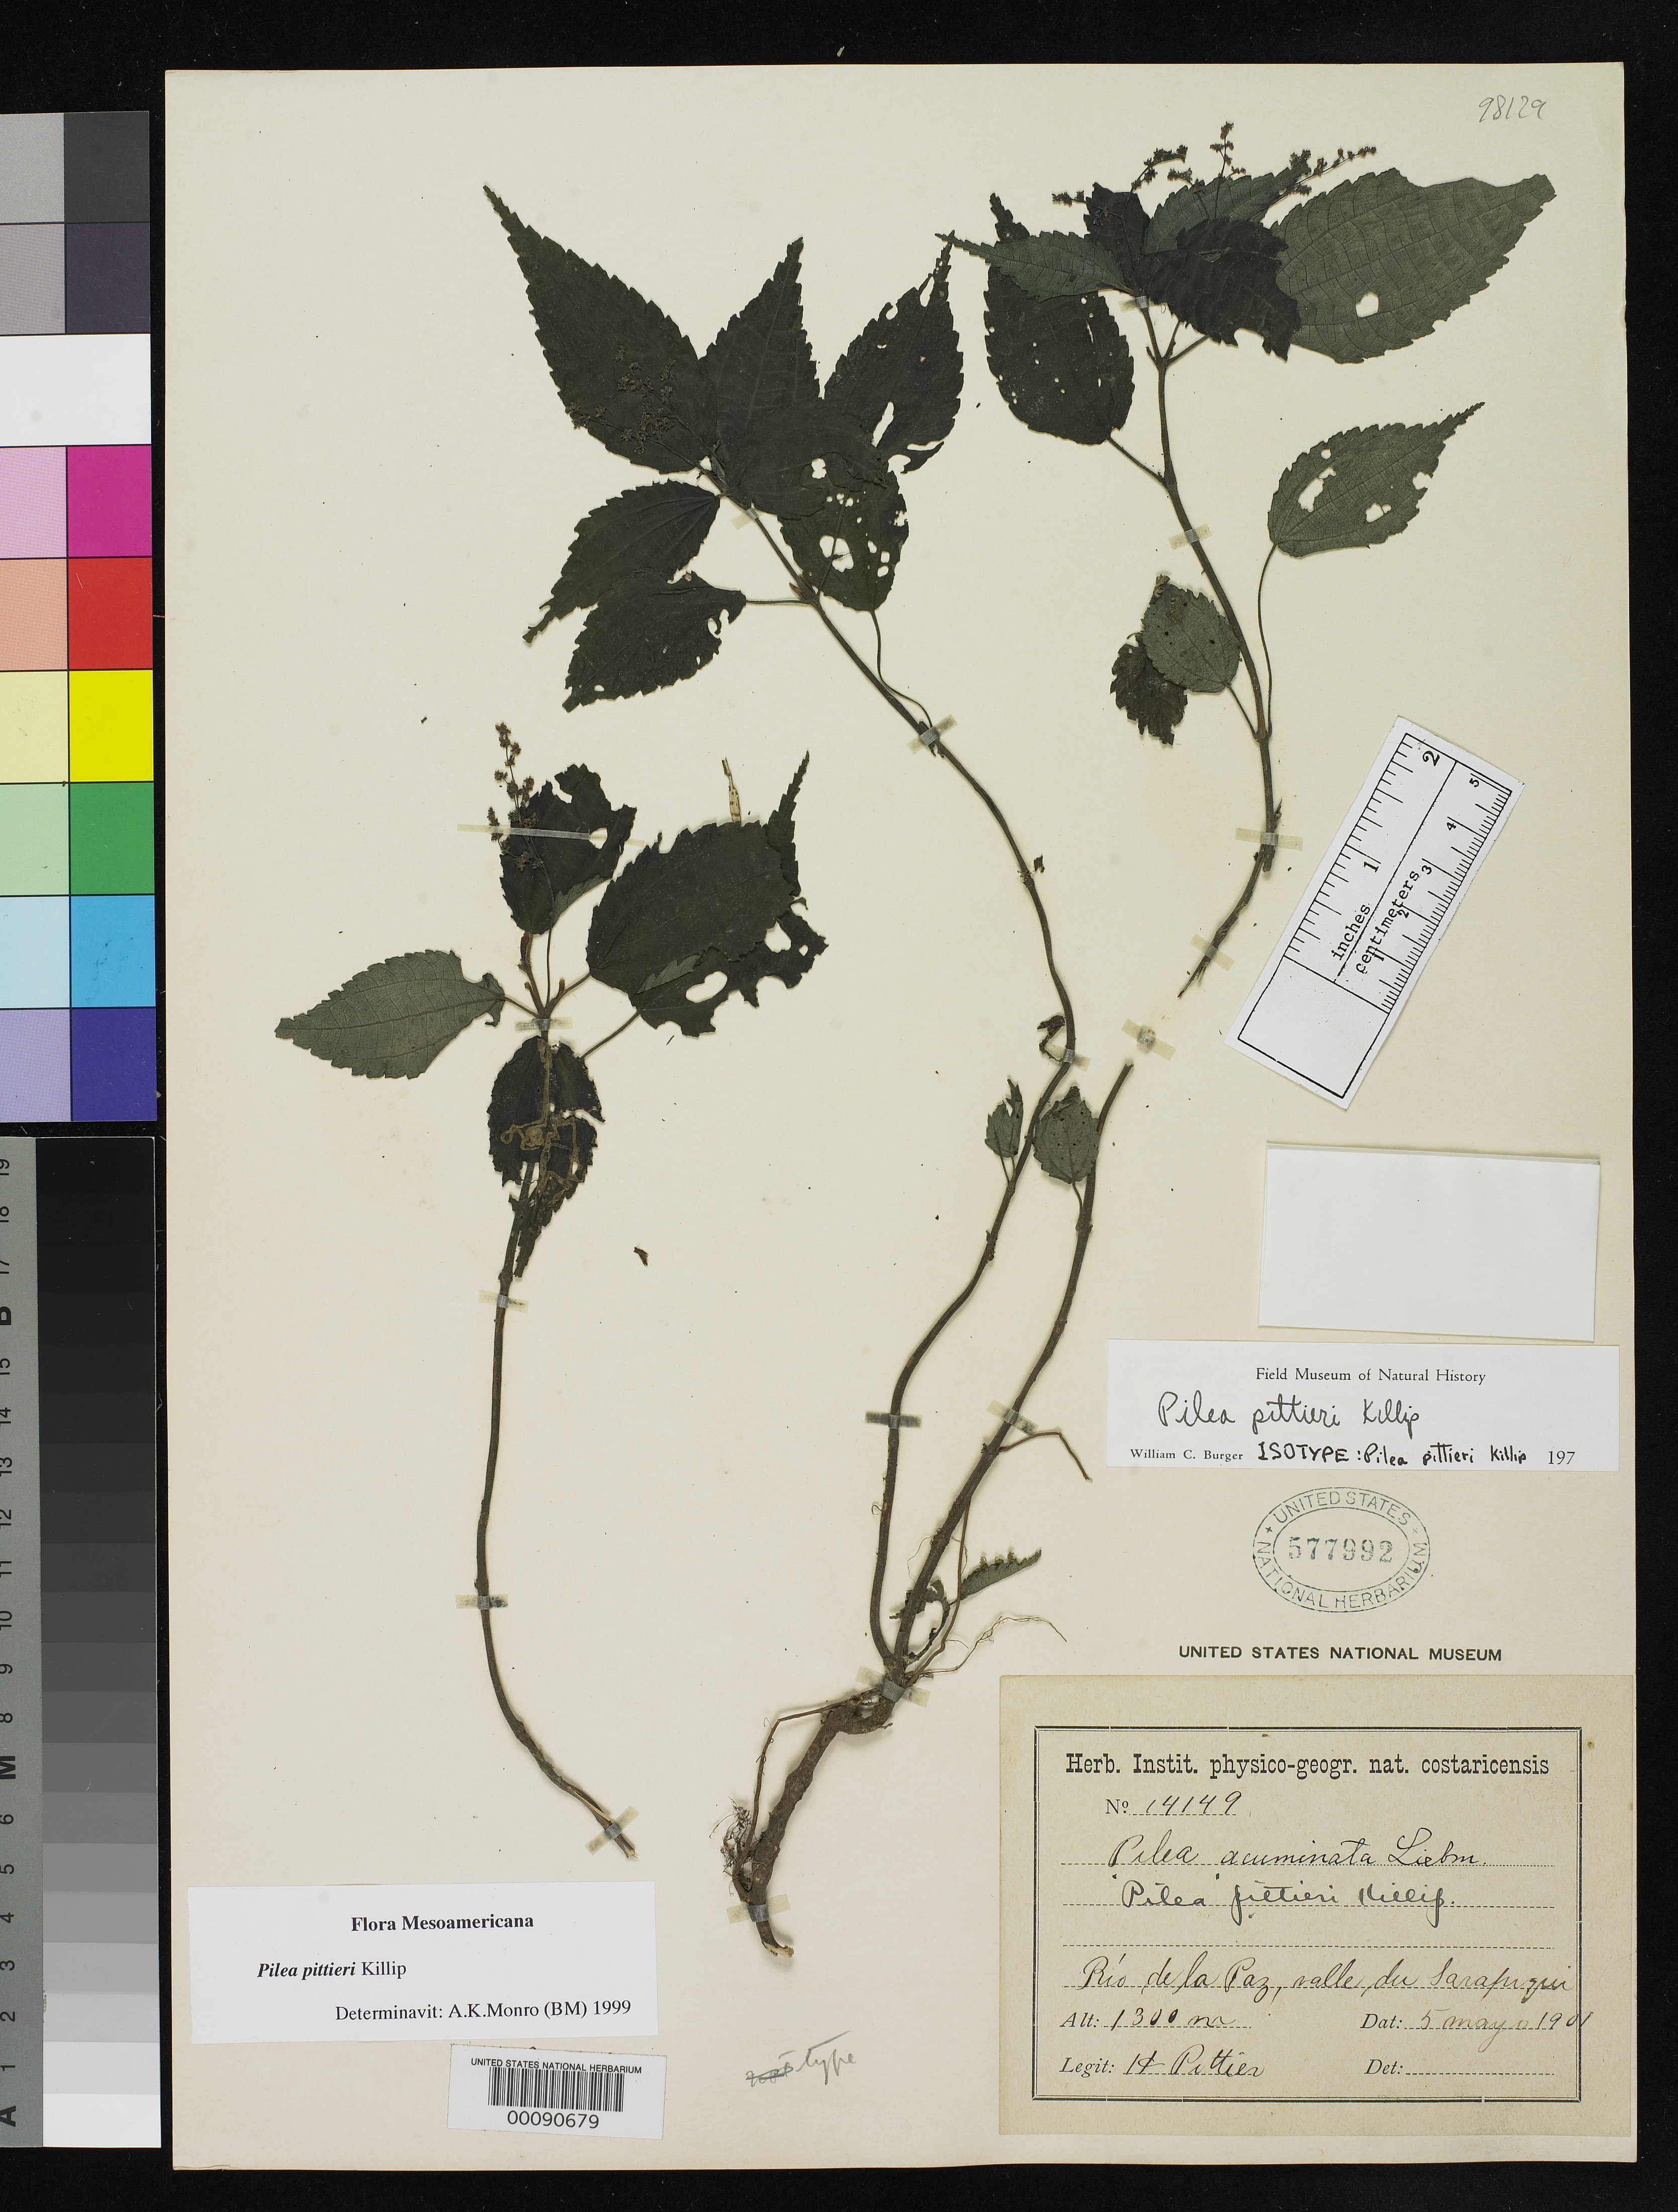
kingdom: Plantae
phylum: Tracheophyta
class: Magnoliopsida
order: Rosales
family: Urticaceae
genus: Pilea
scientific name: Pilea pittieri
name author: Killip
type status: Isotype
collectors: H. F. Pittier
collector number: Herb. Costa Rica 14149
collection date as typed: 05 May 1901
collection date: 1901-05-05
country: Costa Rica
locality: Rio de La Paz, Sarapiqui Valley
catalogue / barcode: US 577992